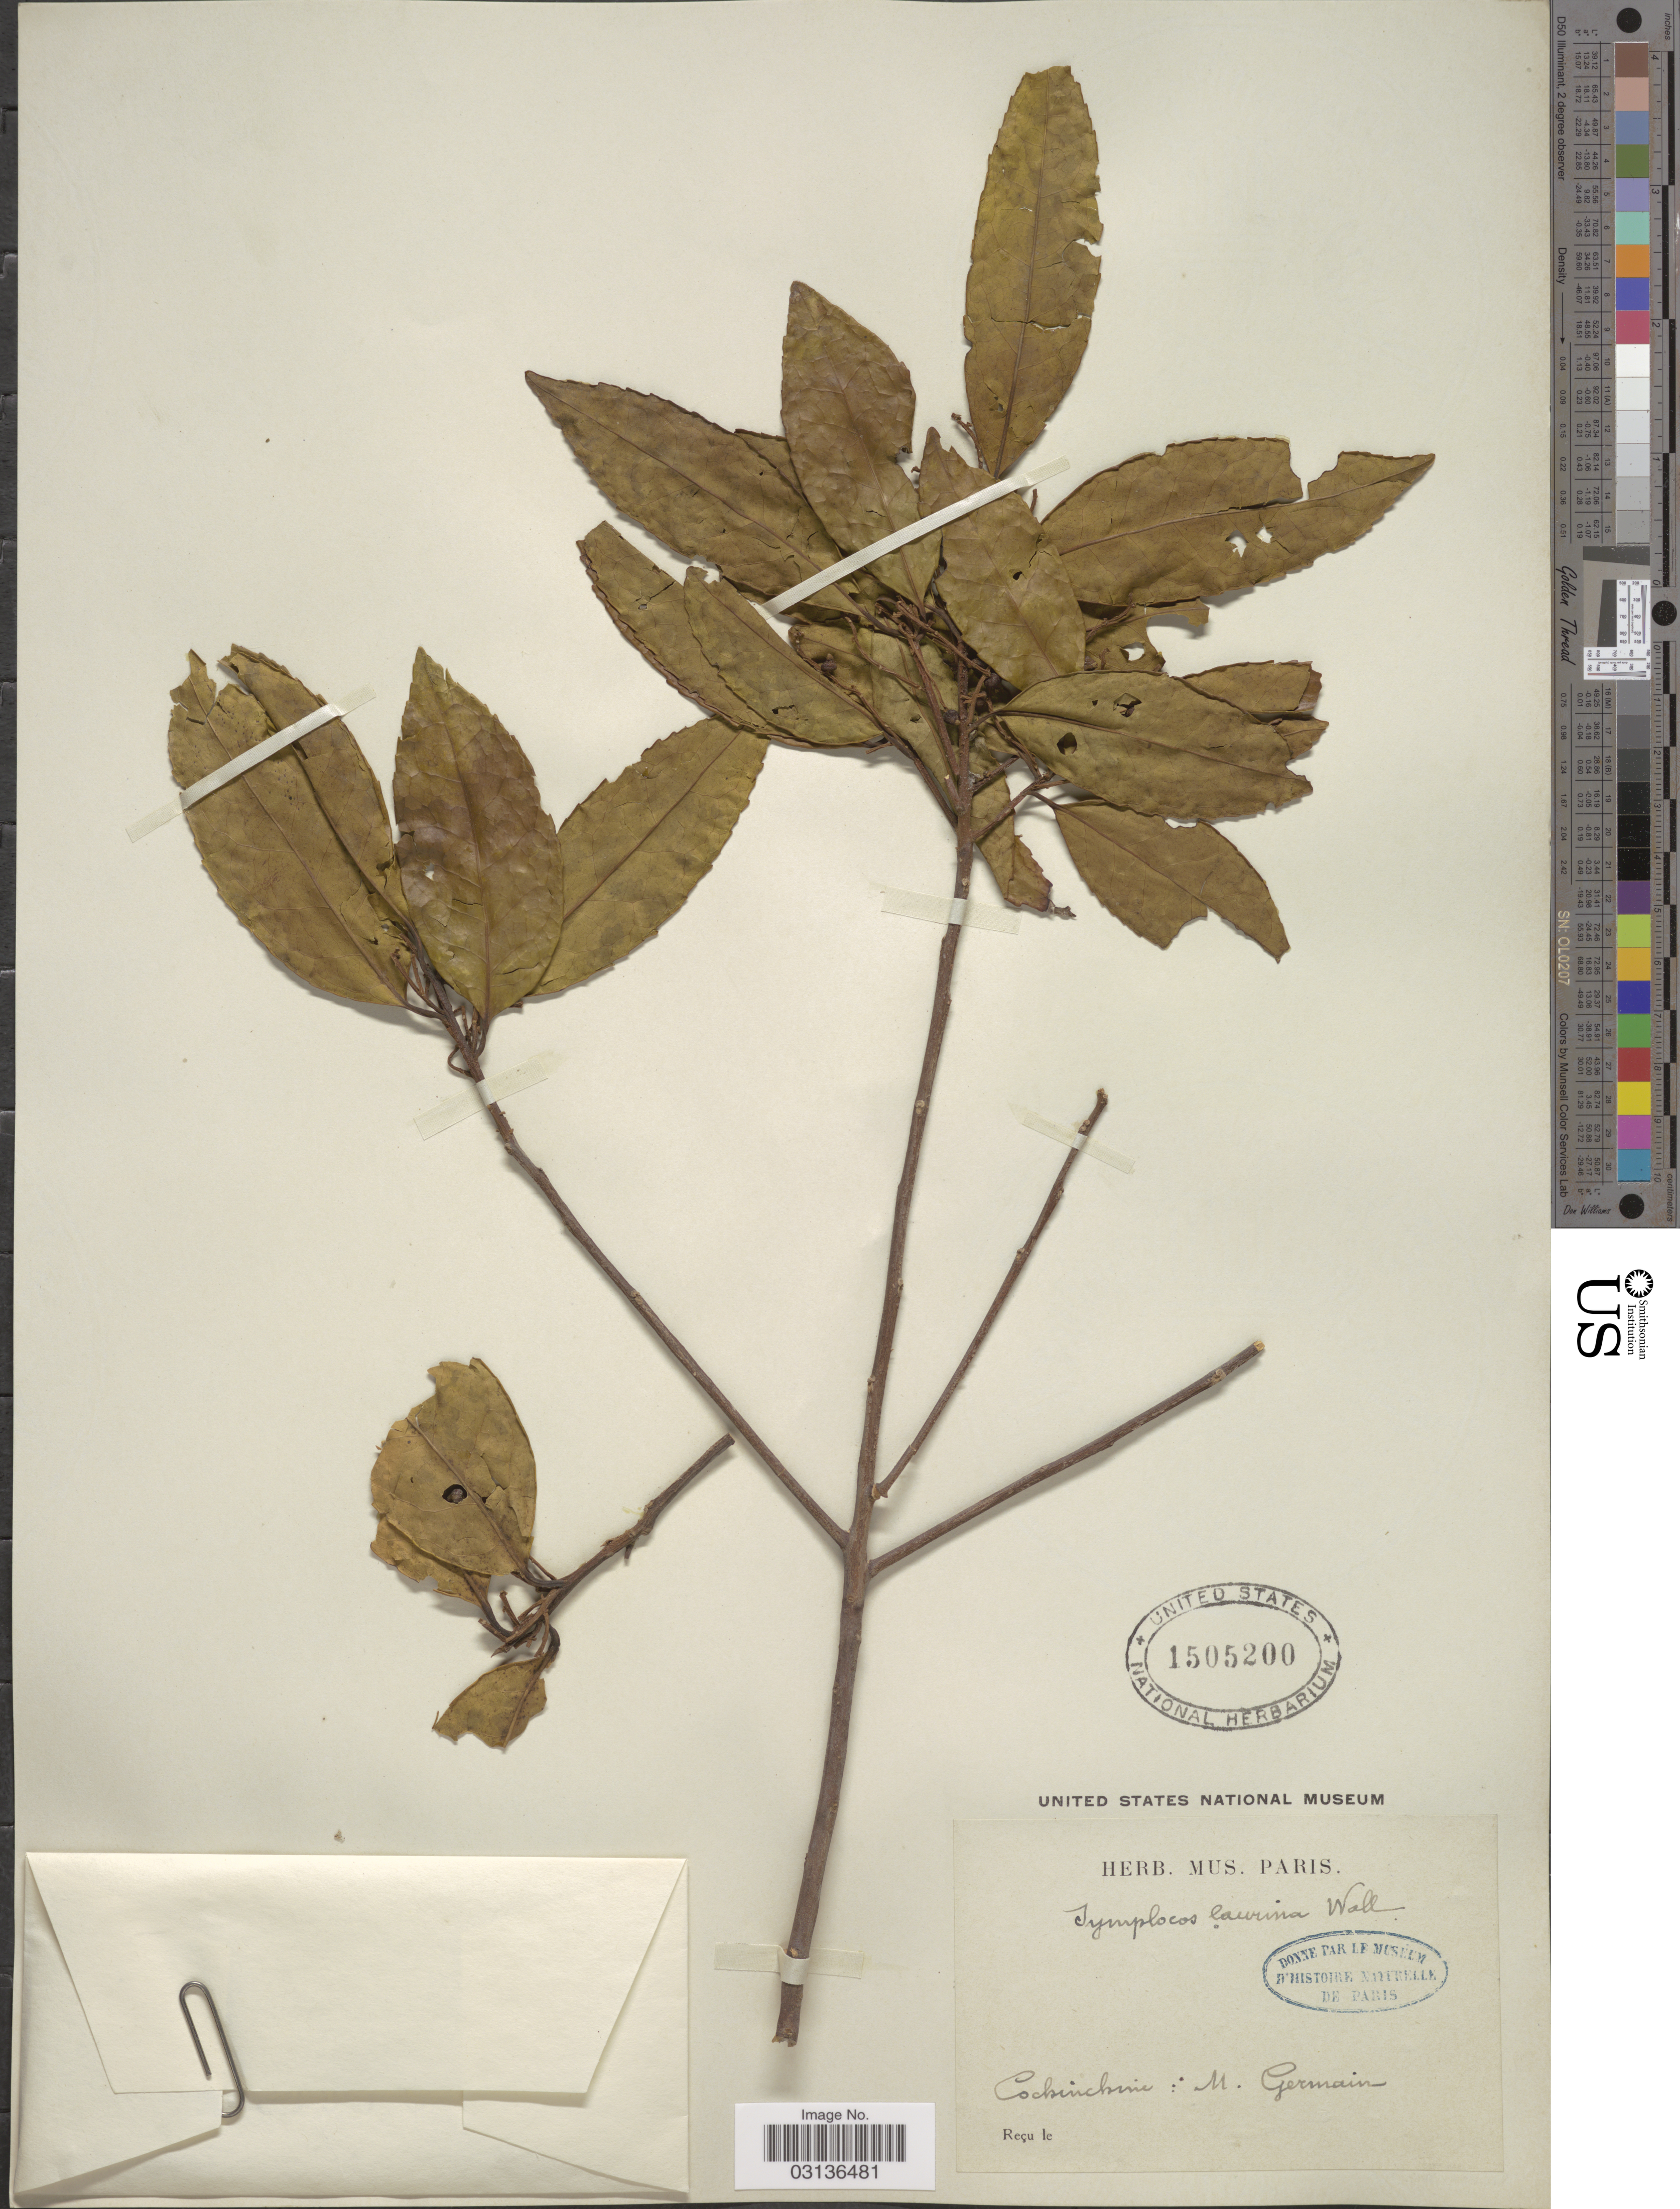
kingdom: Plantae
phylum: Tracheophyta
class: Magnoliopsida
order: Ericales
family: Symplocaceae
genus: Symplocos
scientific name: Symplocos cochinchinensis subsp. laurina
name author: (Retz.) Noot.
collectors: M. Germain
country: Vietnam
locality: Cochinchine.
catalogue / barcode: US 1505200